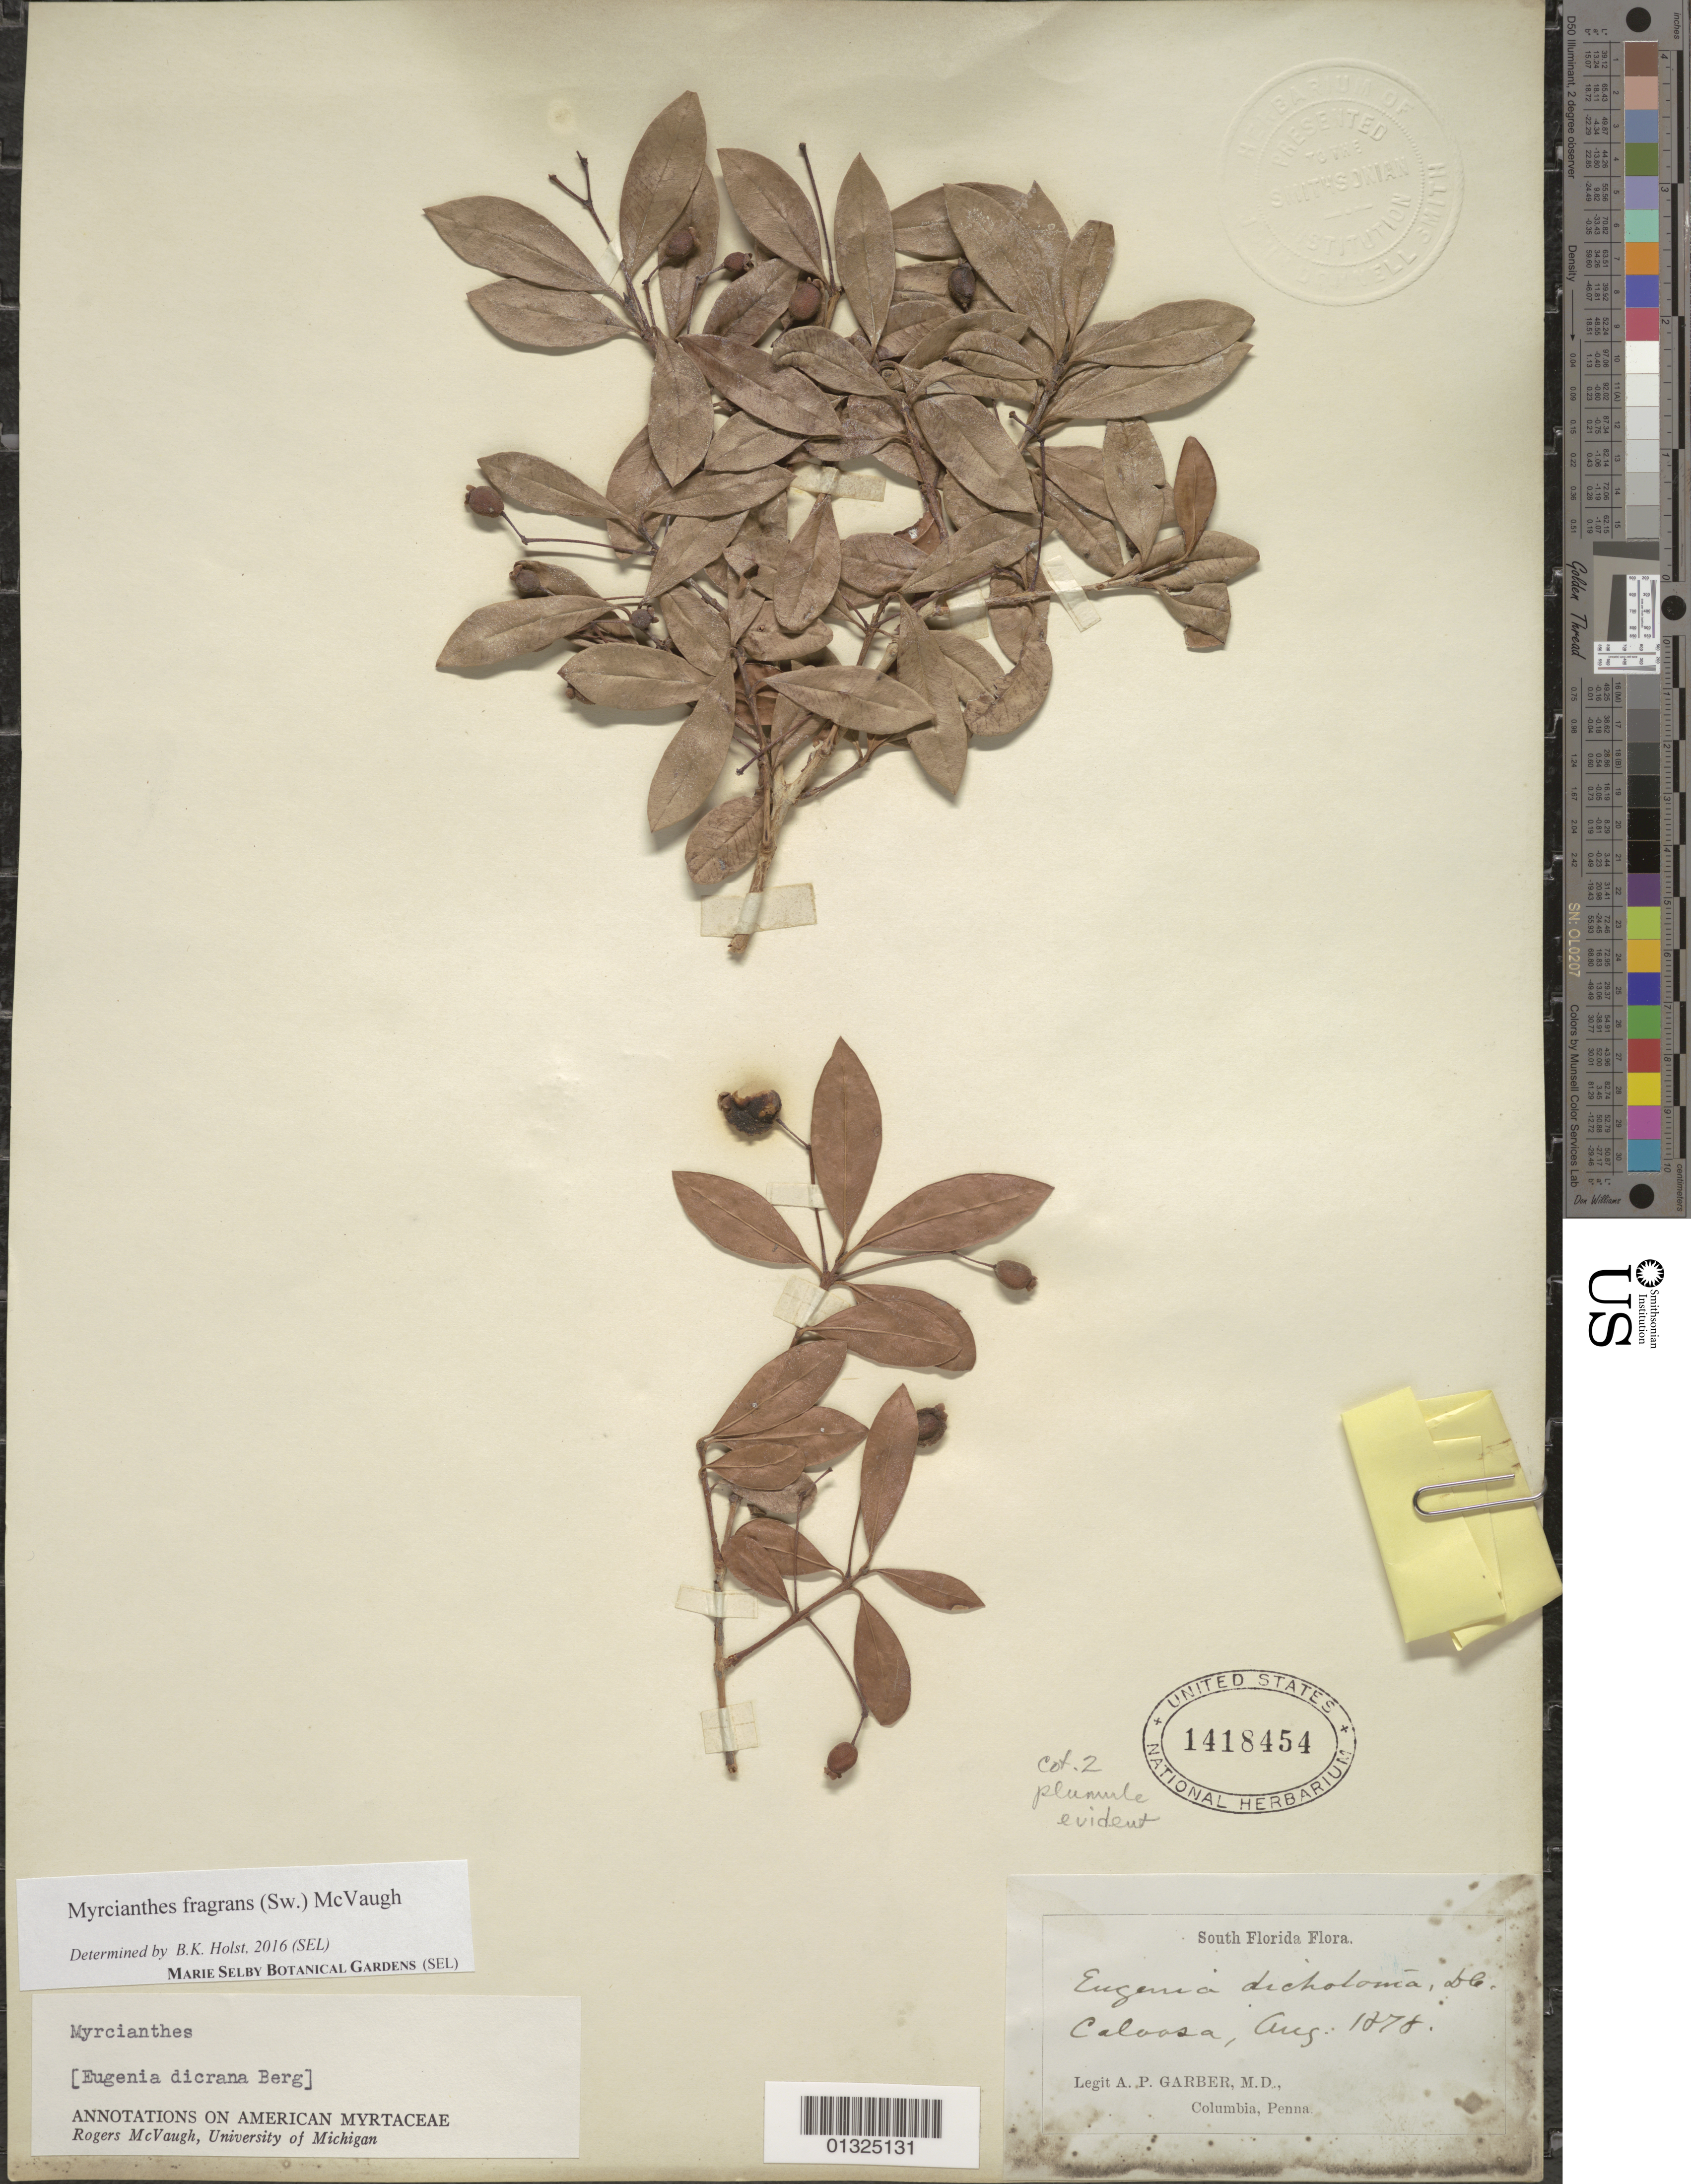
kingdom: Plantae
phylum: Tracheophyta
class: Magnoliopsida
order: Myrtales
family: Myrtaceae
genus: Myrcianthes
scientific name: Myrcianthes fragrans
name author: (Sw.) McVaugh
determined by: Holst, Bruce K.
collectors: A. P. Garber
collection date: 1878-08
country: United States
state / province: Florida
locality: Caloosa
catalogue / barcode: US 1418454